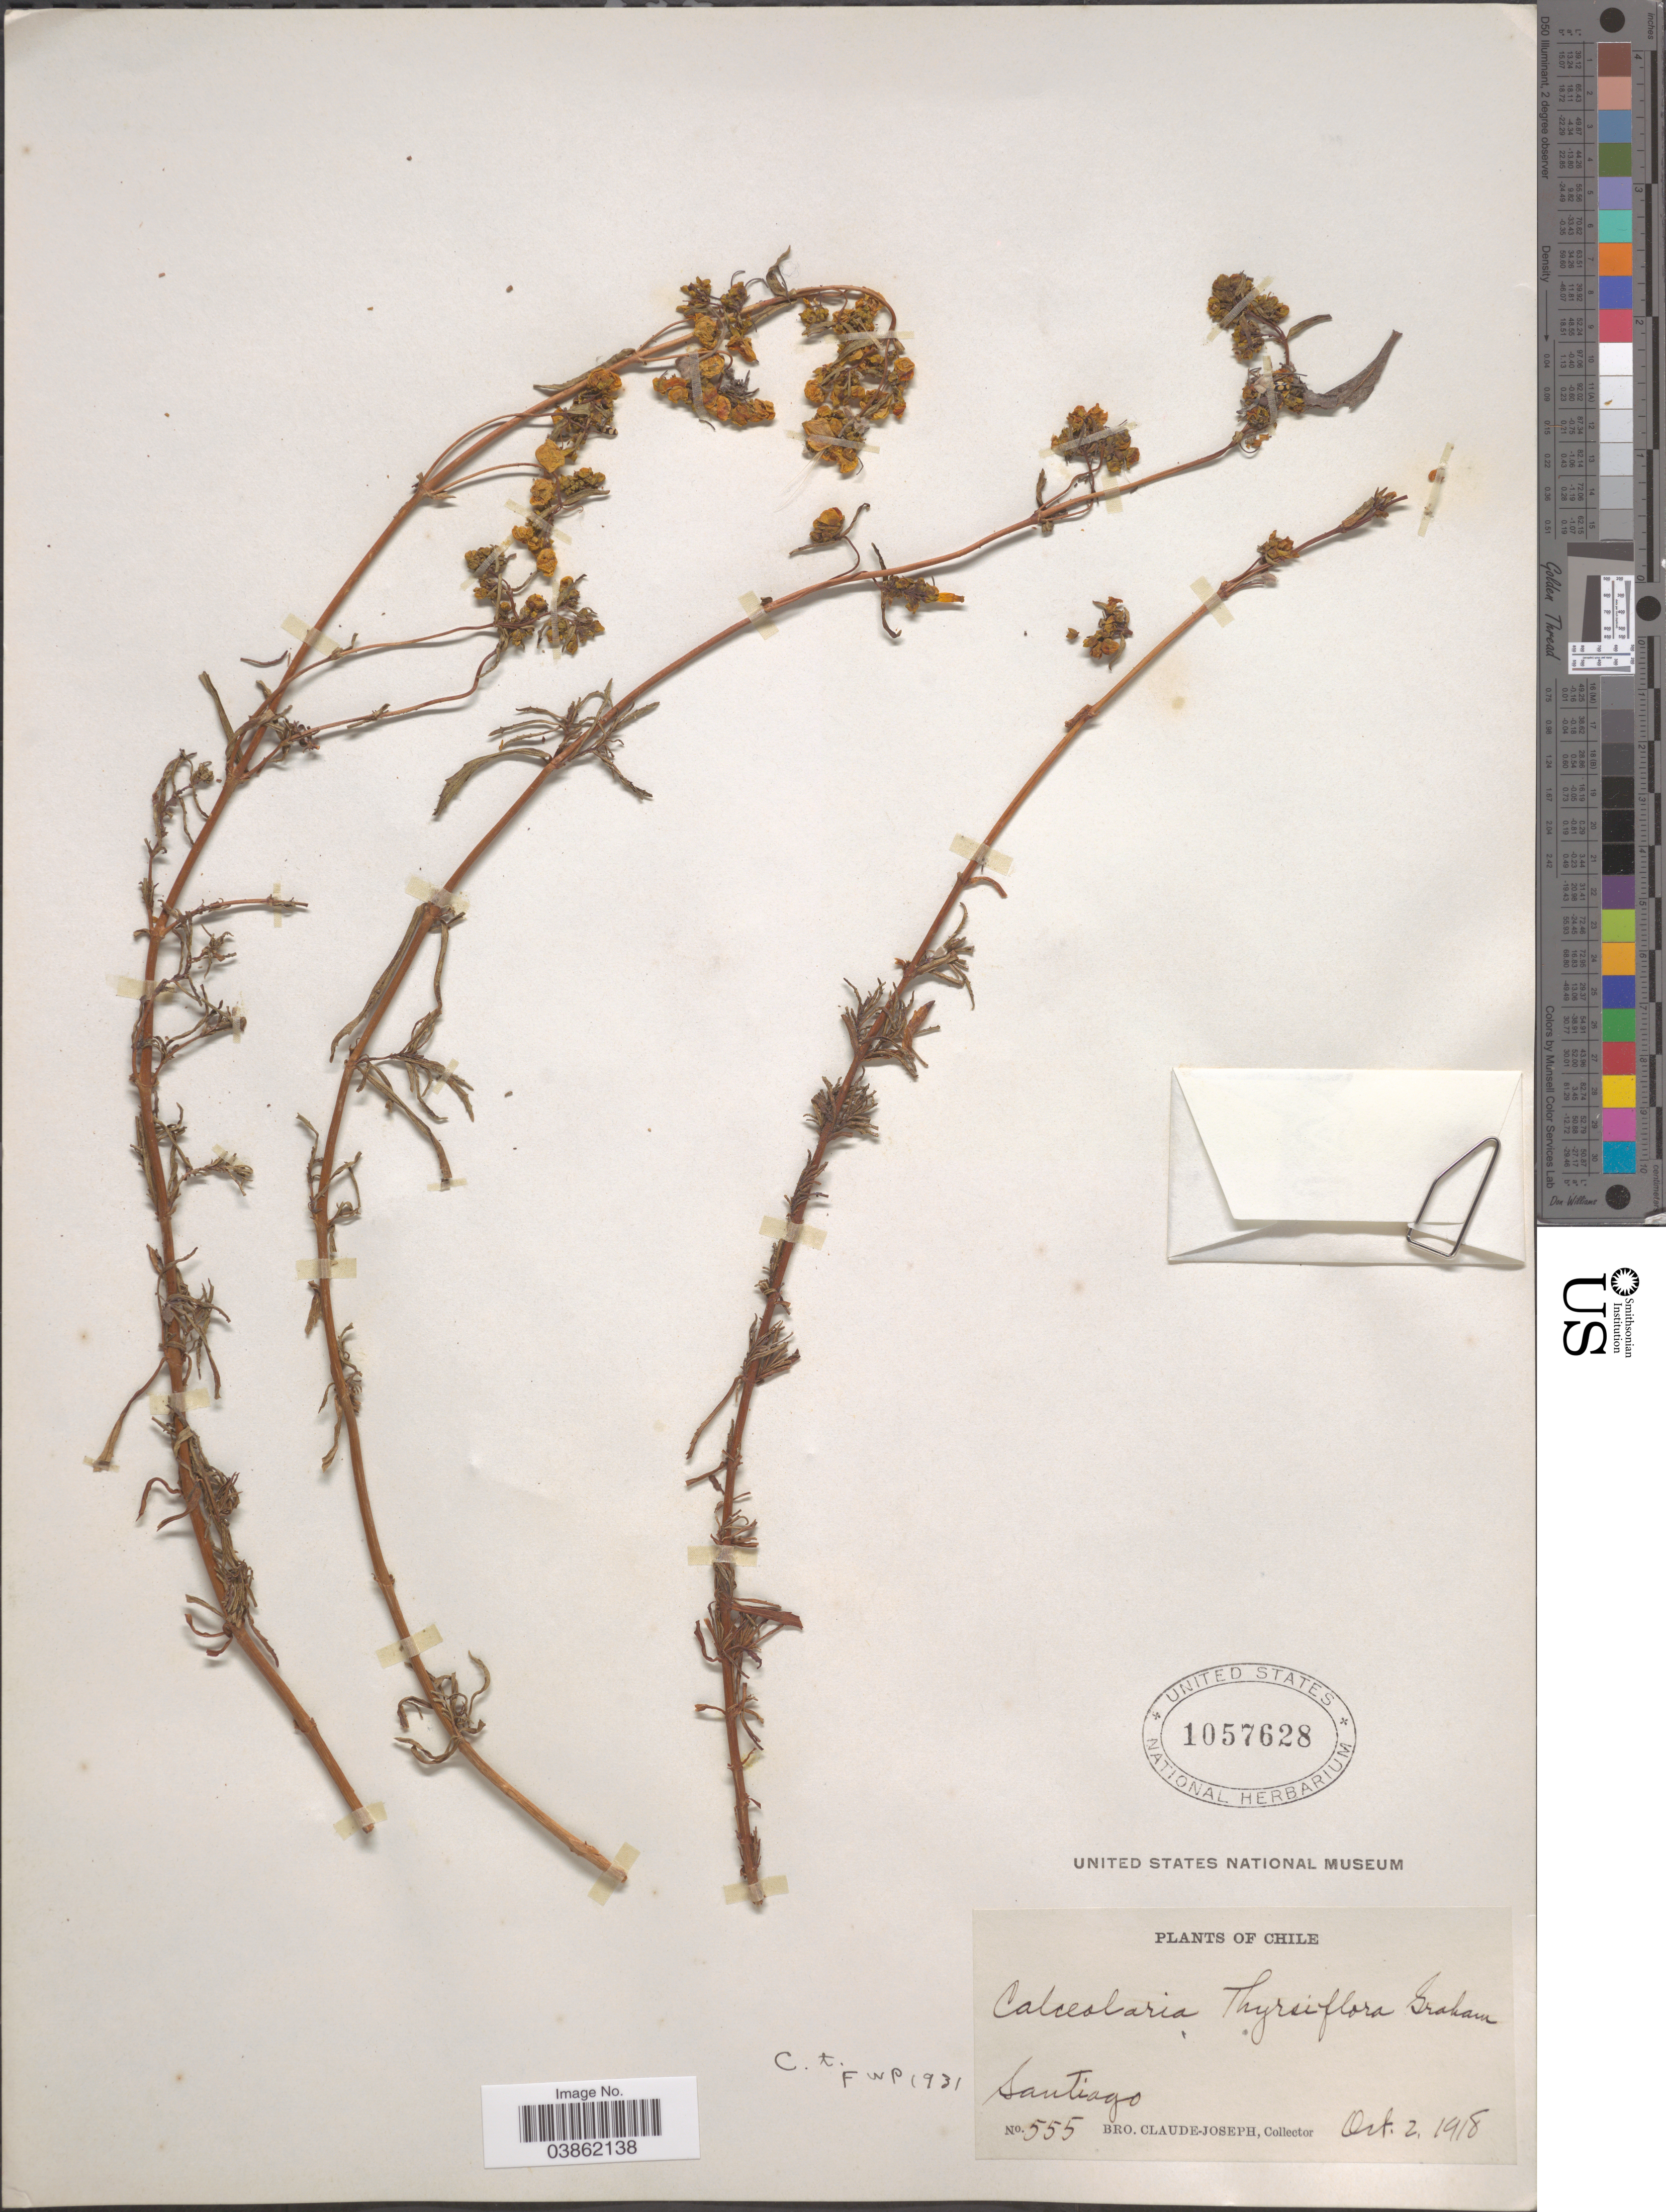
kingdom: Plantae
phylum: Tracheophyta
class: Magnoliopsida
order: Lamiales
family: Calceolariaceae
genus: Calceolaria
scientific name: Calceolaria thyrsiflora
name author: Graham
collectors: Bro. Claude-Joseph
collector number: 555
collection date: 1918-10-02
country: Chile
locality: Santiago.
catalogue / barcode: US 1057628